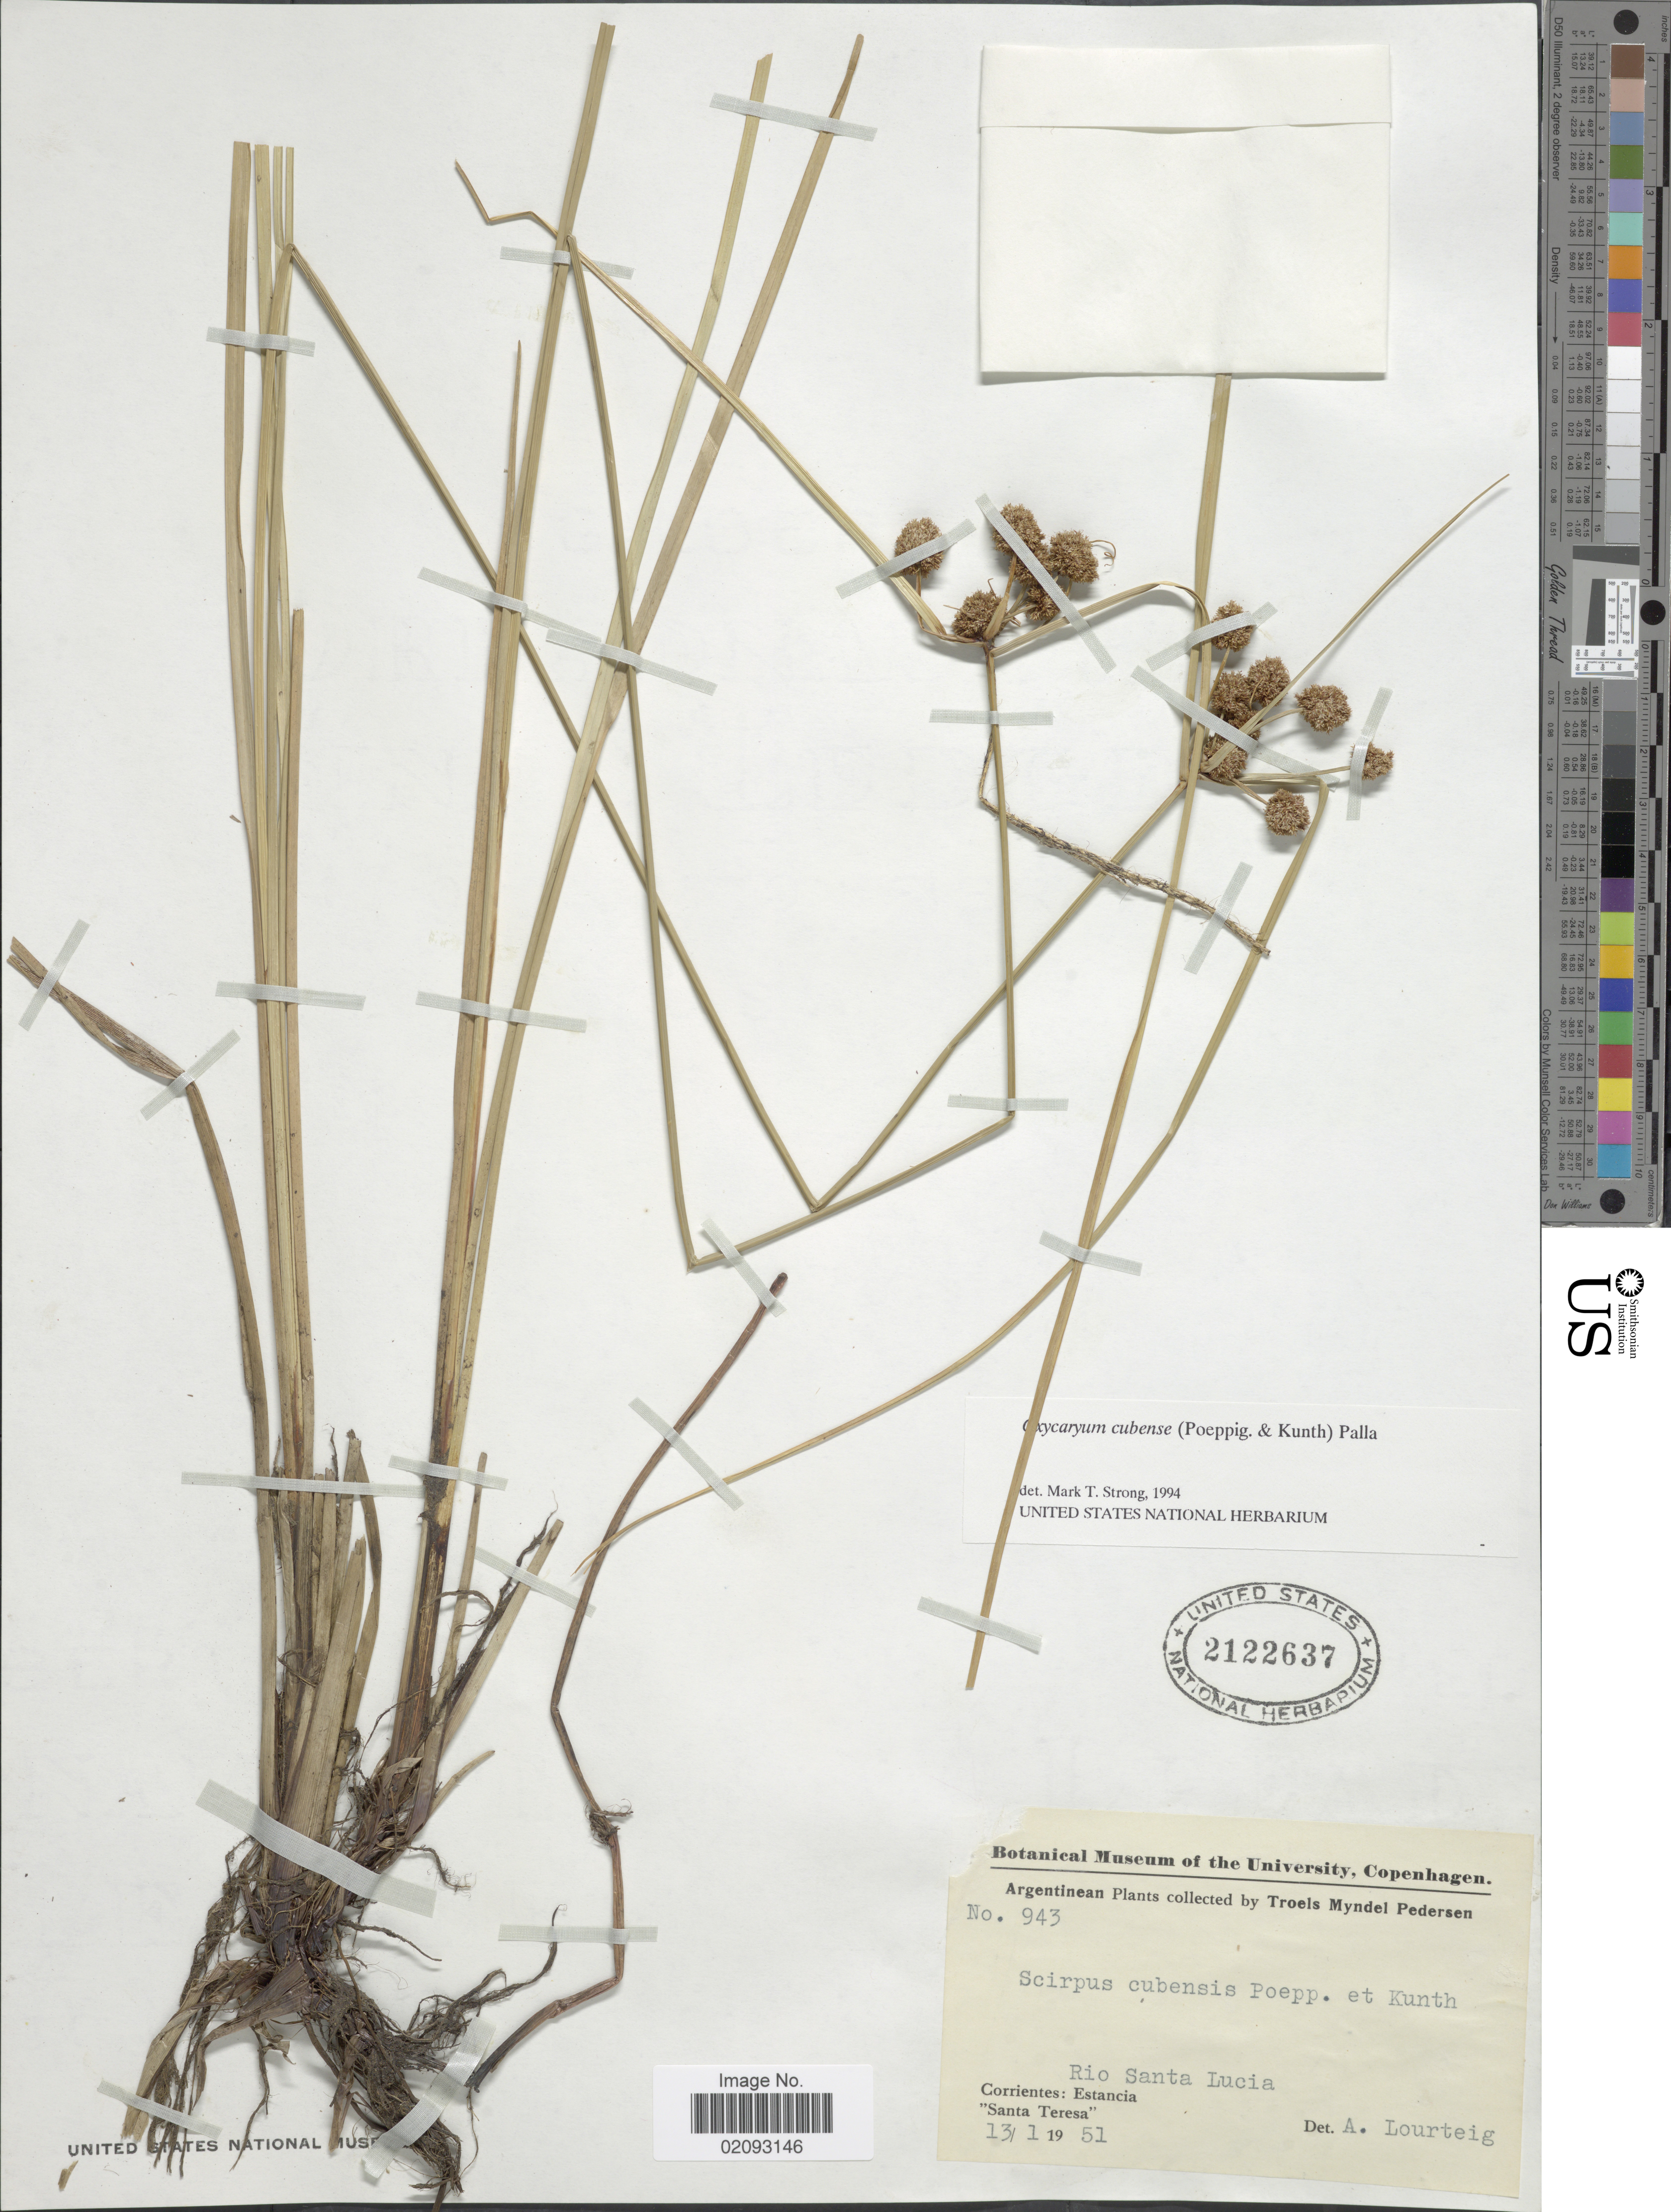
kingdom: Plantae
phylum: Tracheophyta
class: Liliopsida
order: Poales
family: Cyperaceae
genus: Cyperus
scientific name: Cyperus blepharoleptos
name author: Steud.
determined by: Strong, M. T., (US), Smithsonian Institution - National Museum of Natural History (UNITED STATES)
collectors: T. Pederson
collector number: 943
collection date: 1951-01-13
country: Argentina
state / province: Corrientes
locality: Rio Santa Lucia, Estancia 'Santa Teresa'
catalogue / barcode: US 2122637